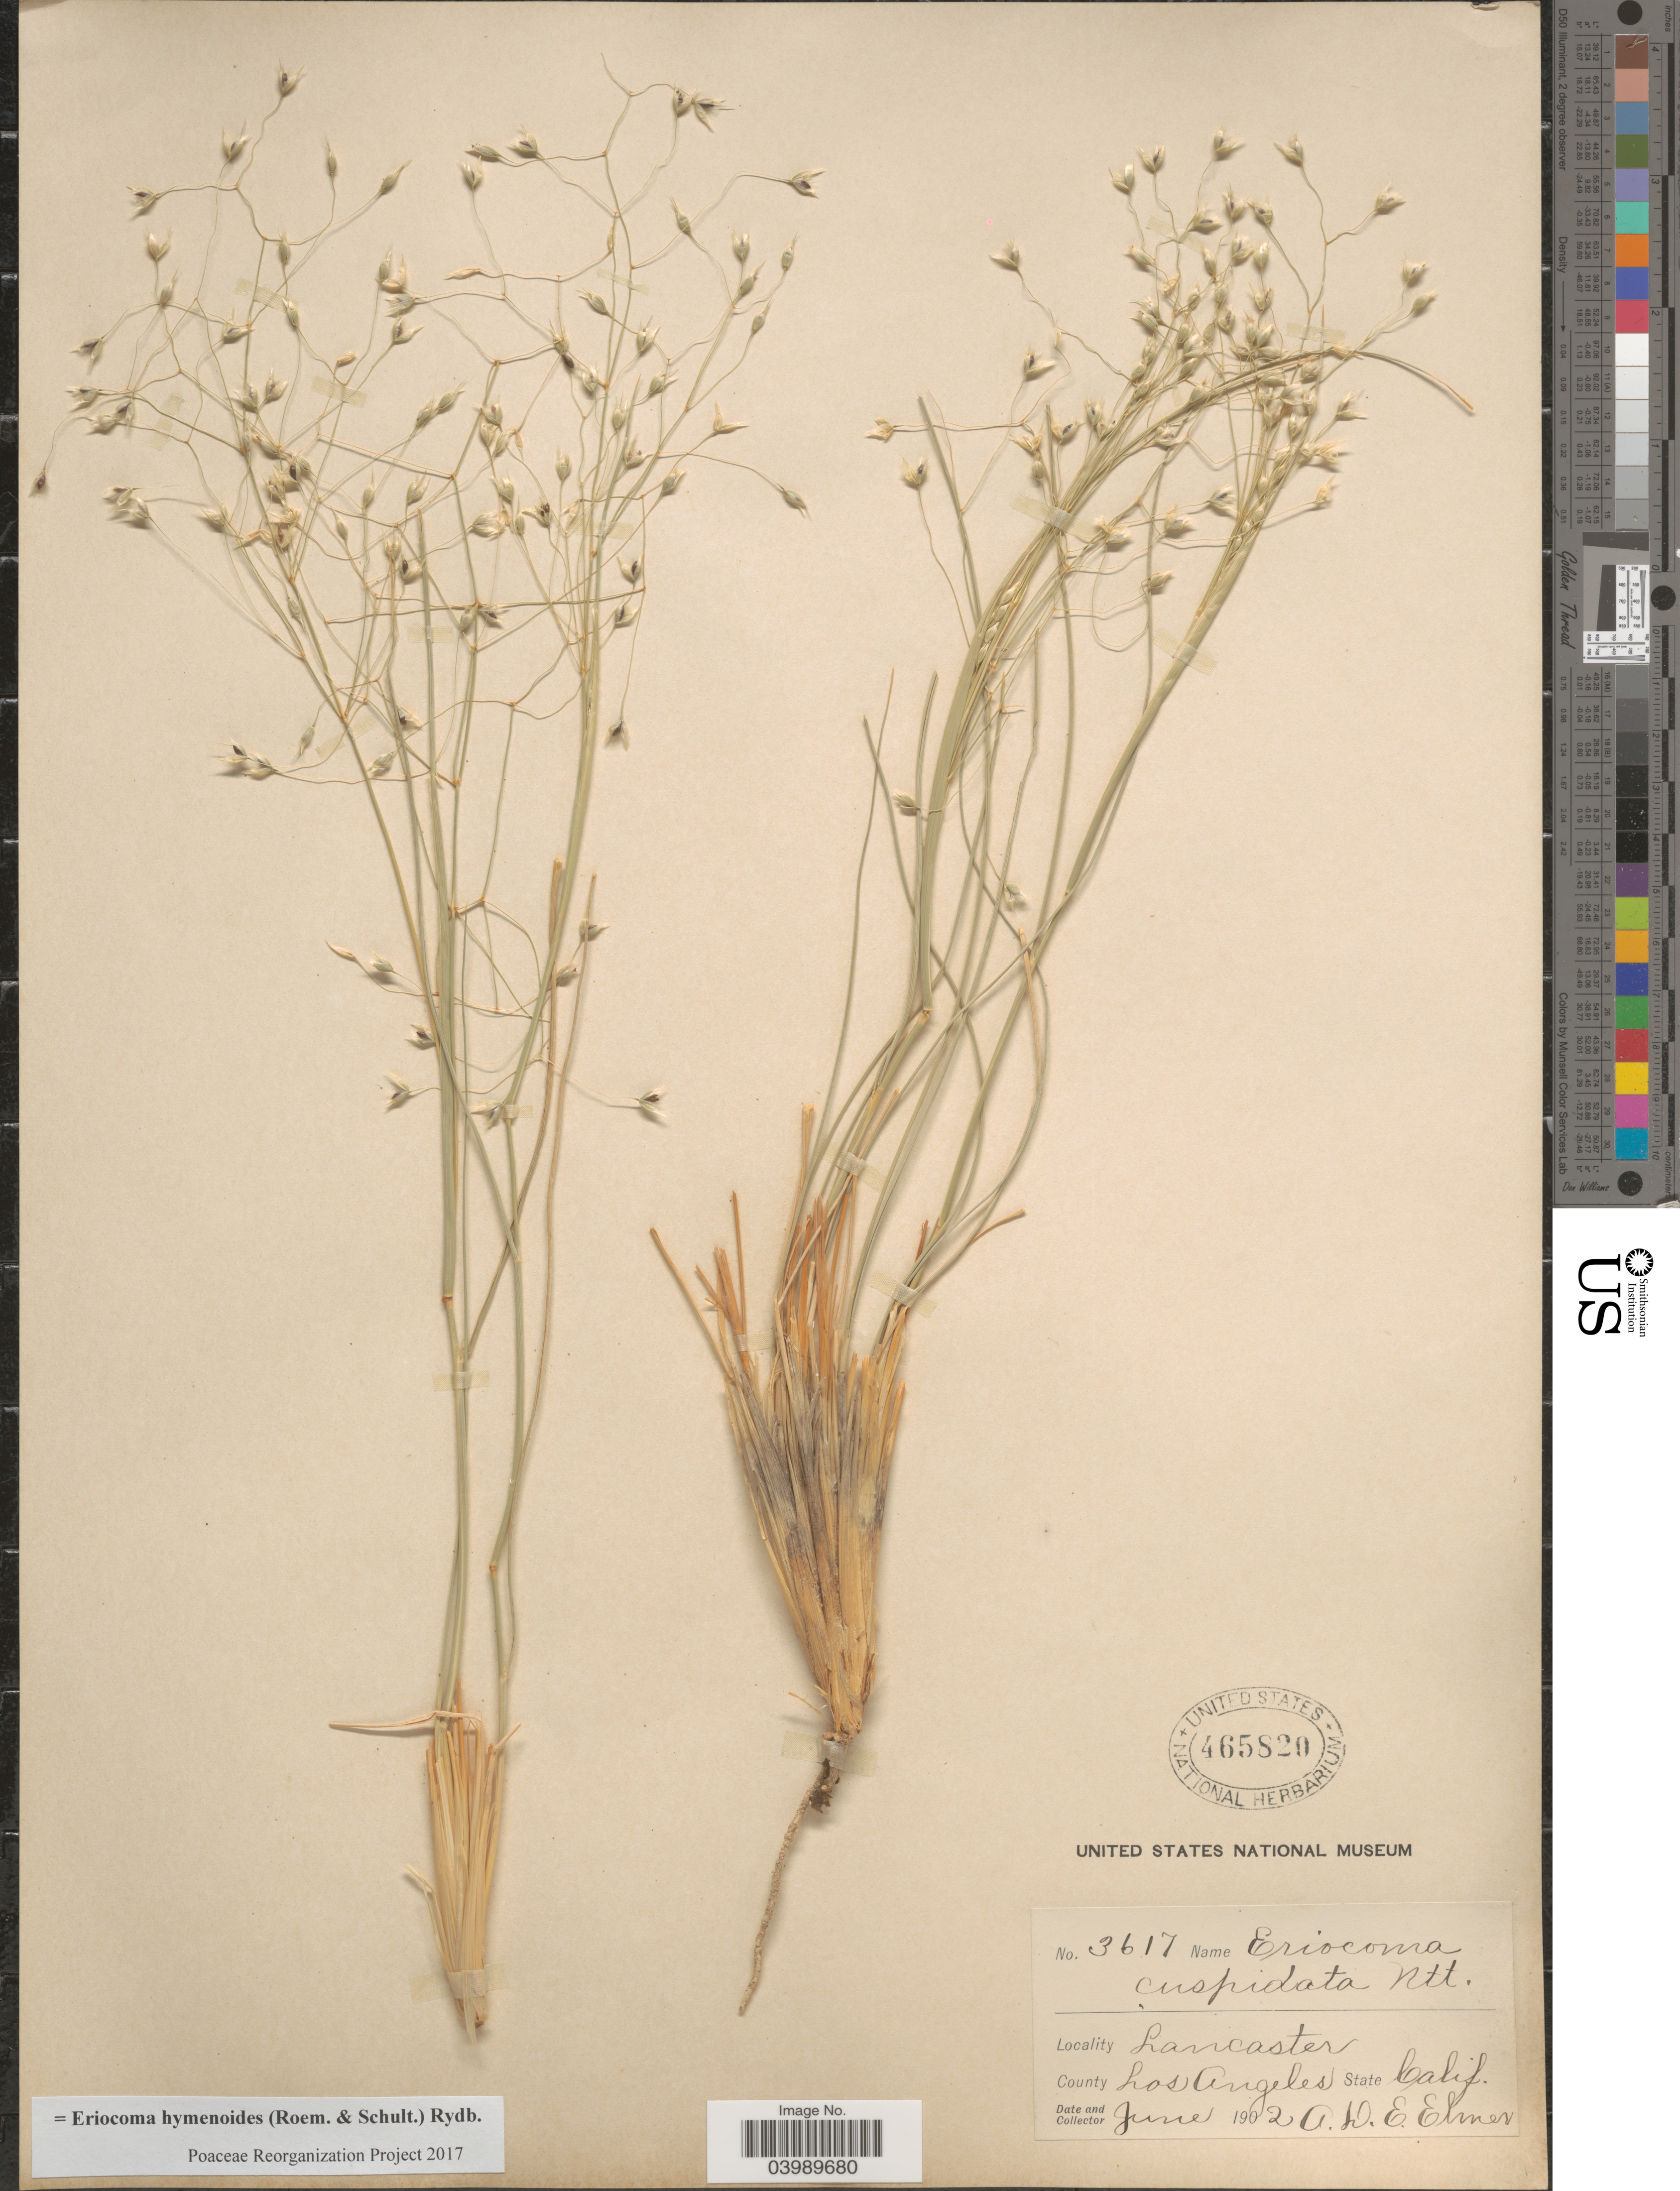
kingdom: Plantae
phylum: Tracheophyta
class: Liliopsida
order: Poales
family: Poaceae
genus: Eriocoma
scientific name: Eriocoma hymenoides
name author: (Roem. & Schult.) Rydb.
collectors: A. D. E. Elmer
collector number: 3617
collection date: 1902-06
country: United States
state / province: California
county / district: Los Angeles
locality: Lancaster. County Los Angeles.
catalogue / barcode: US 465820